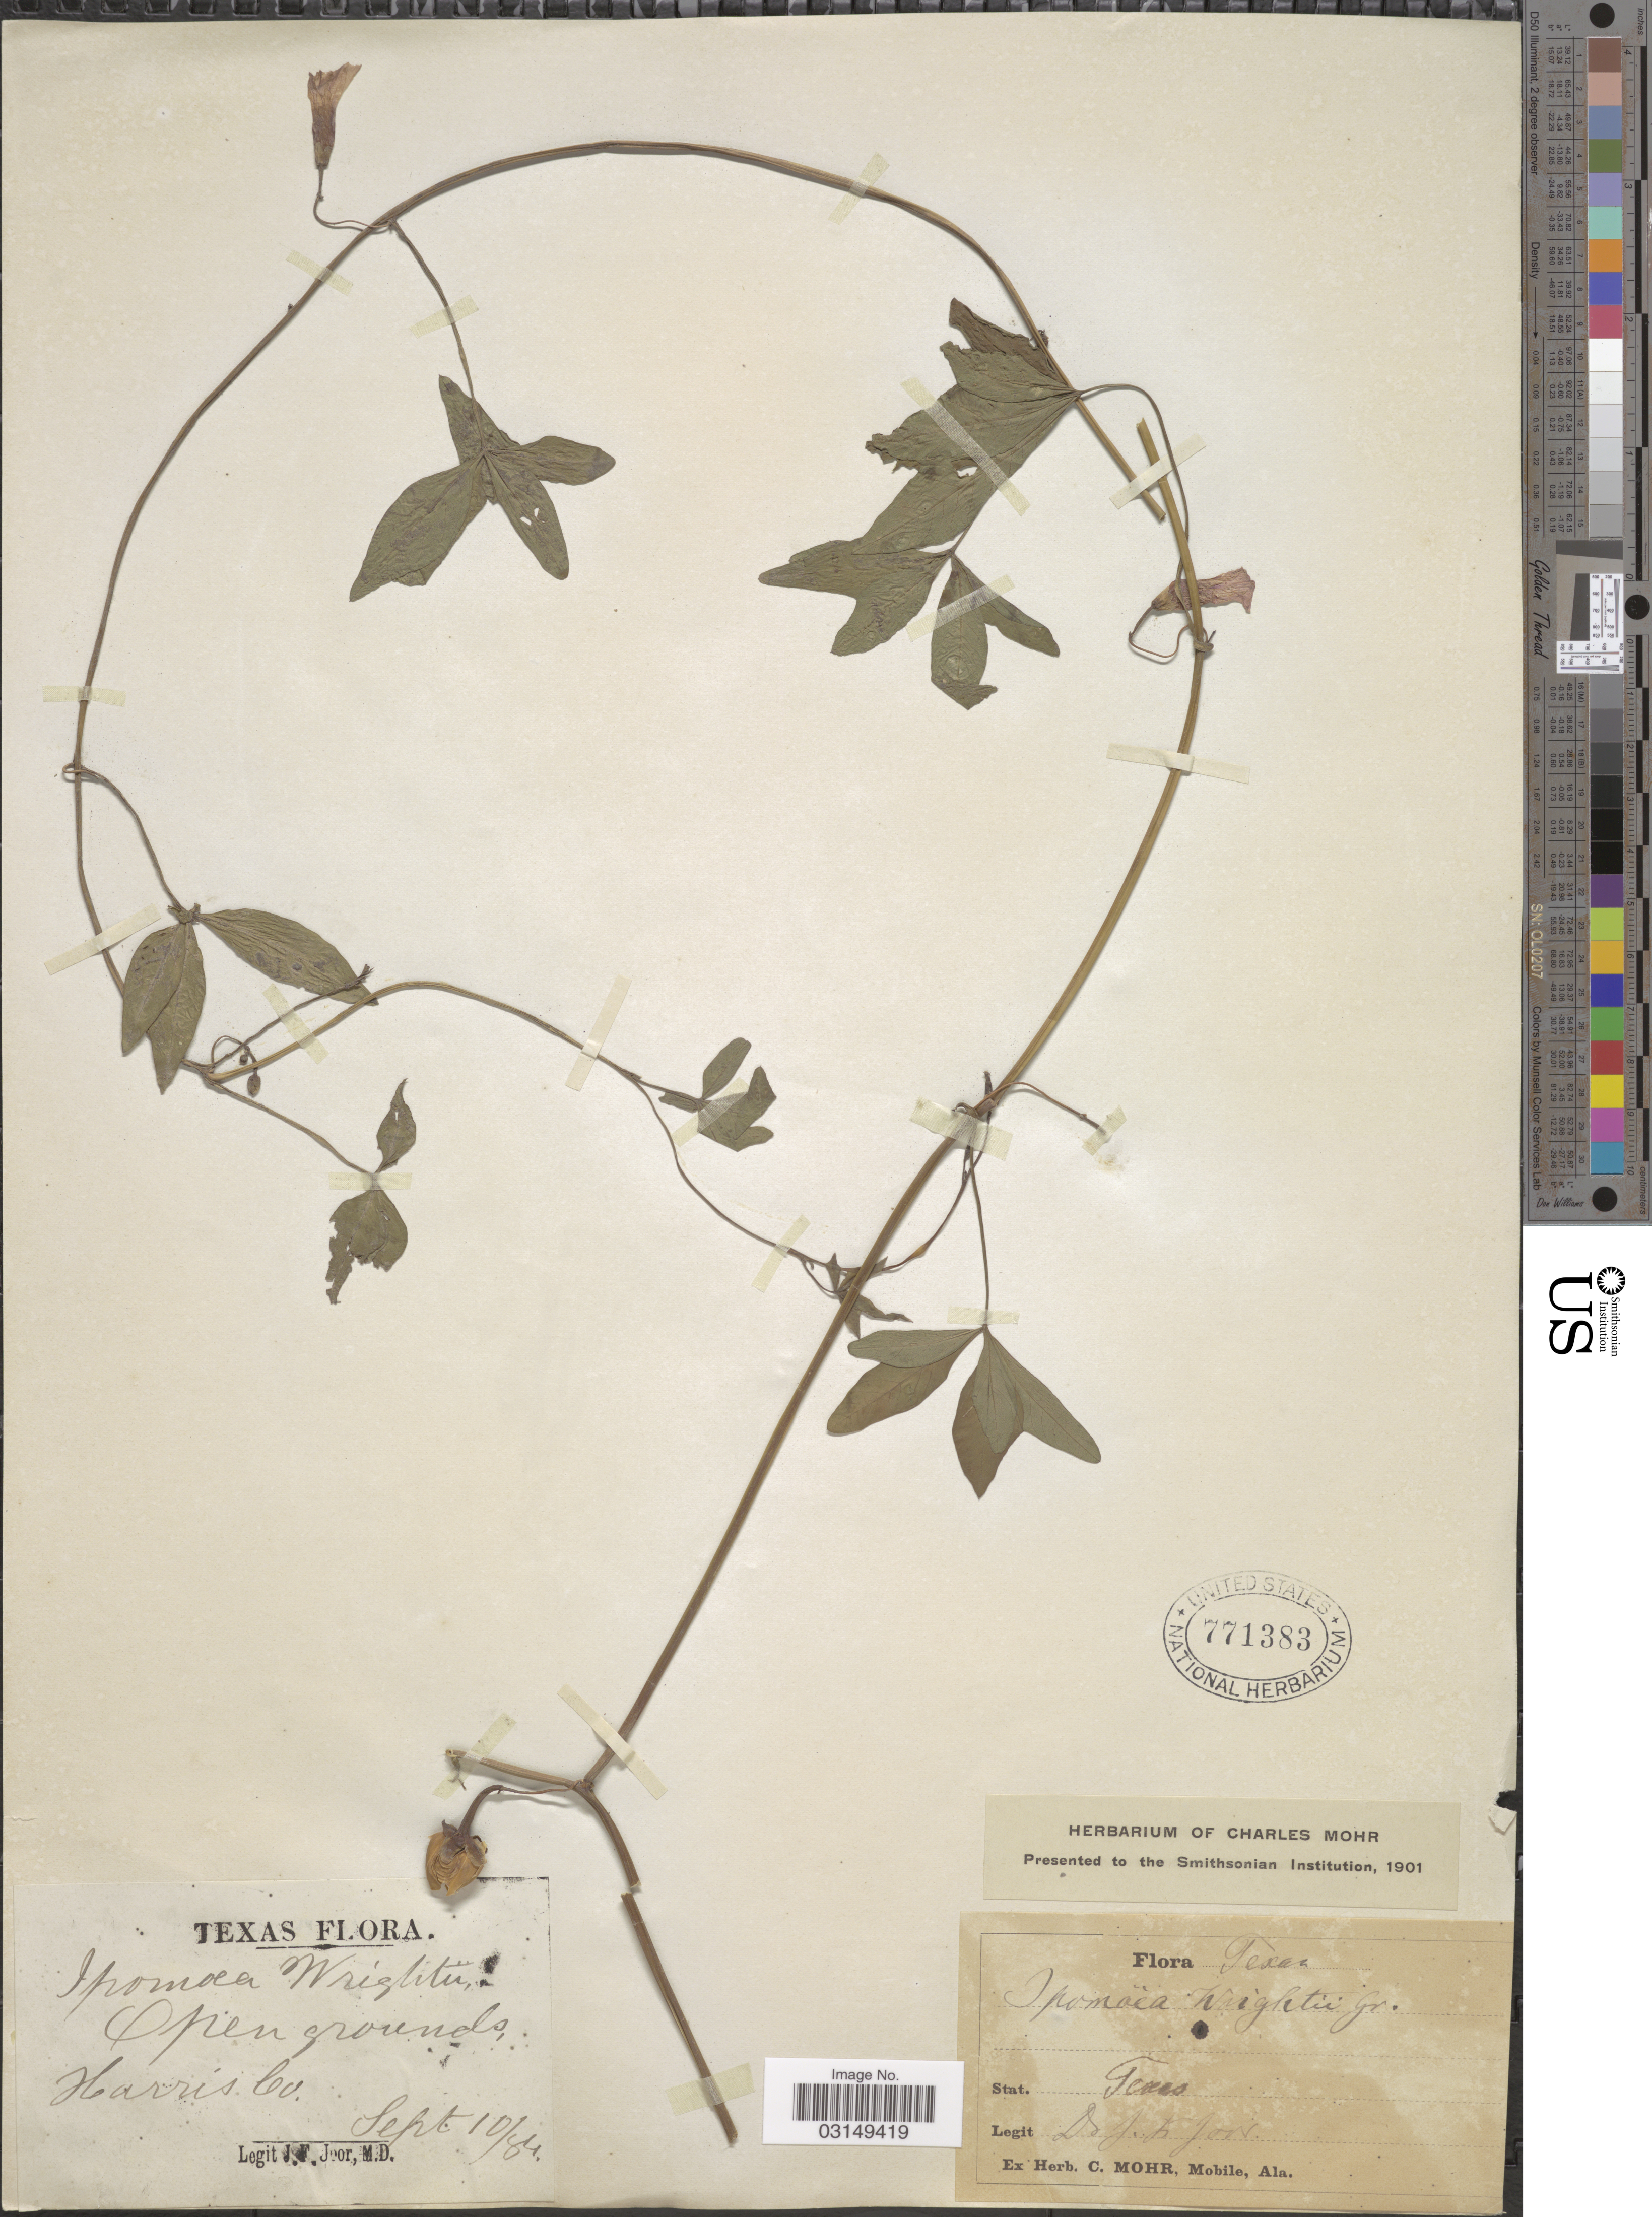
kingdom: Plantae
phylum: Tracheophyta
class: Magnoliopsida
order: Solanales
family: Convolvulaceae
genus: Ipomoea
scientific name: Ipomoea wrightii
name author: A. Gray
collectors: J. F. Joor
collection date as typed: Transcribed d/m/y: 10/9/84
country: United States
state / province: Texas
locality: Harris Co. Stat. Texas.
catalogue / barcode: US 771383